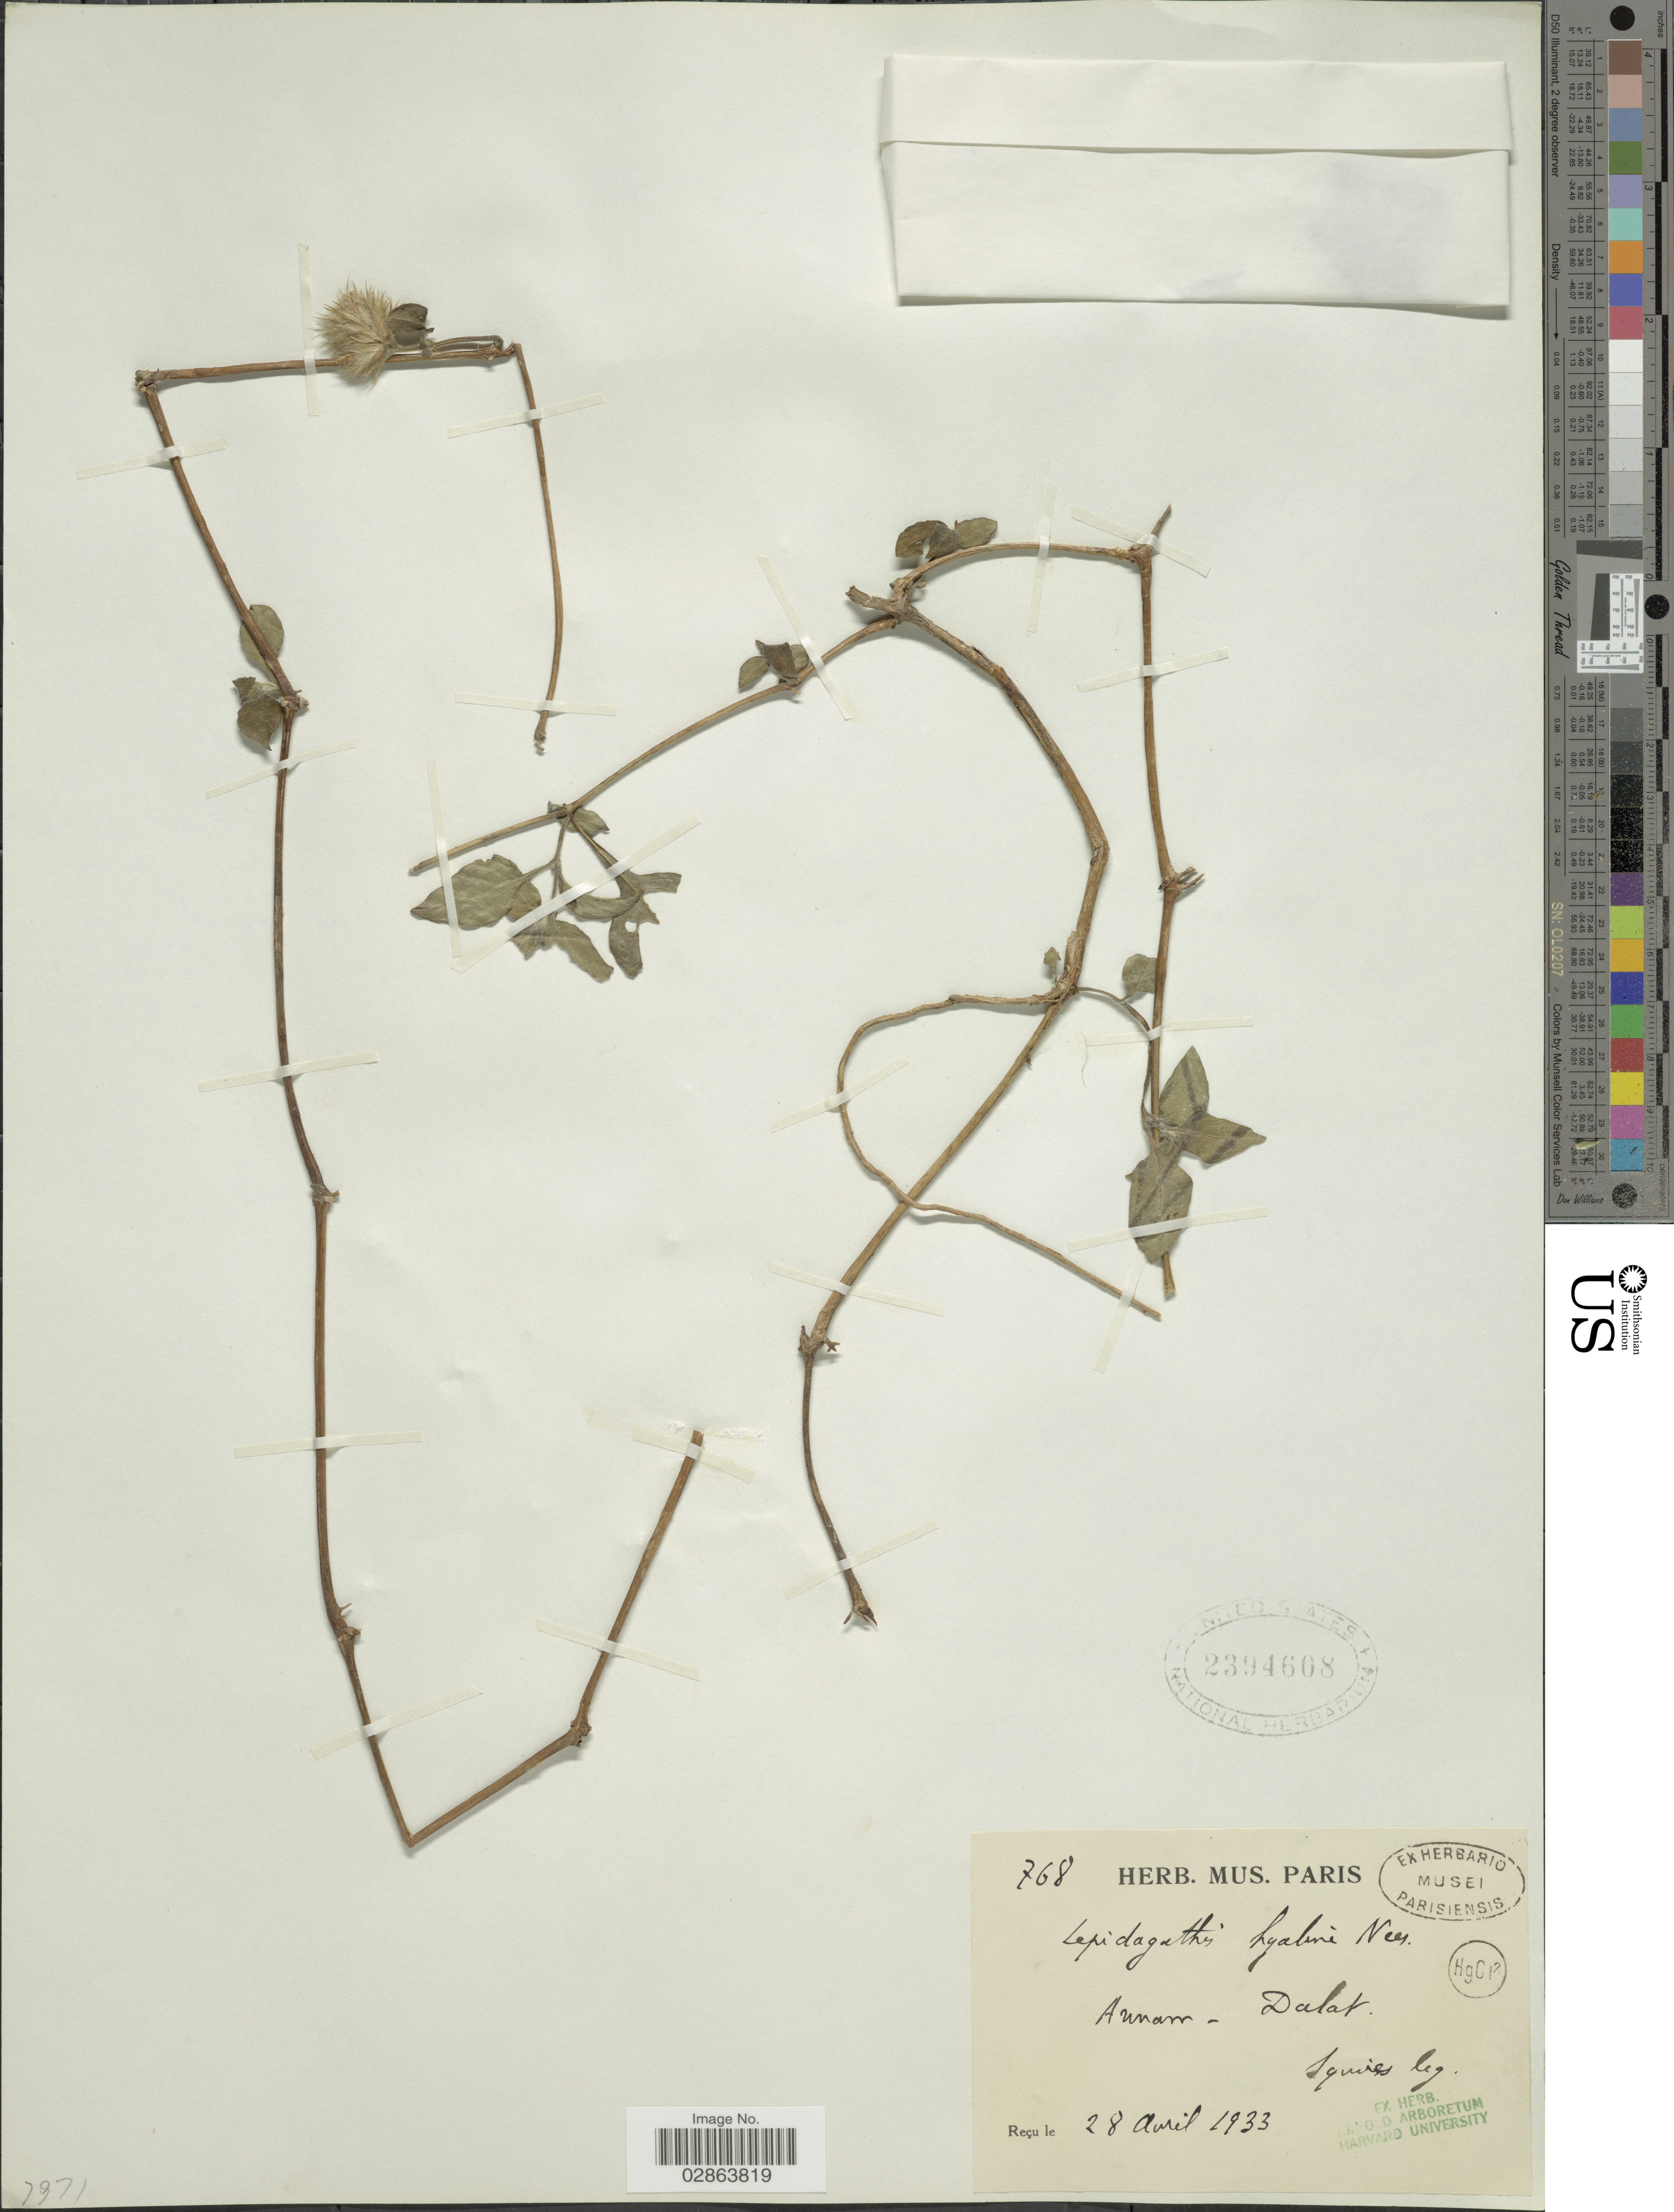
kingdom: Plantae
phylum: Tracheophyta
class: Magnoliopsida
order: Lamiales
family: Acanthaceae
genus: Lepidagathis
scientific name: Lepidagathis incurva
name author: Buch.-Ham. ex D. Don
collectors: R. Squires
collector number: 768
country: Vietnam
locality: Annam, Dalat.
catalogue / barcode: US 2394608